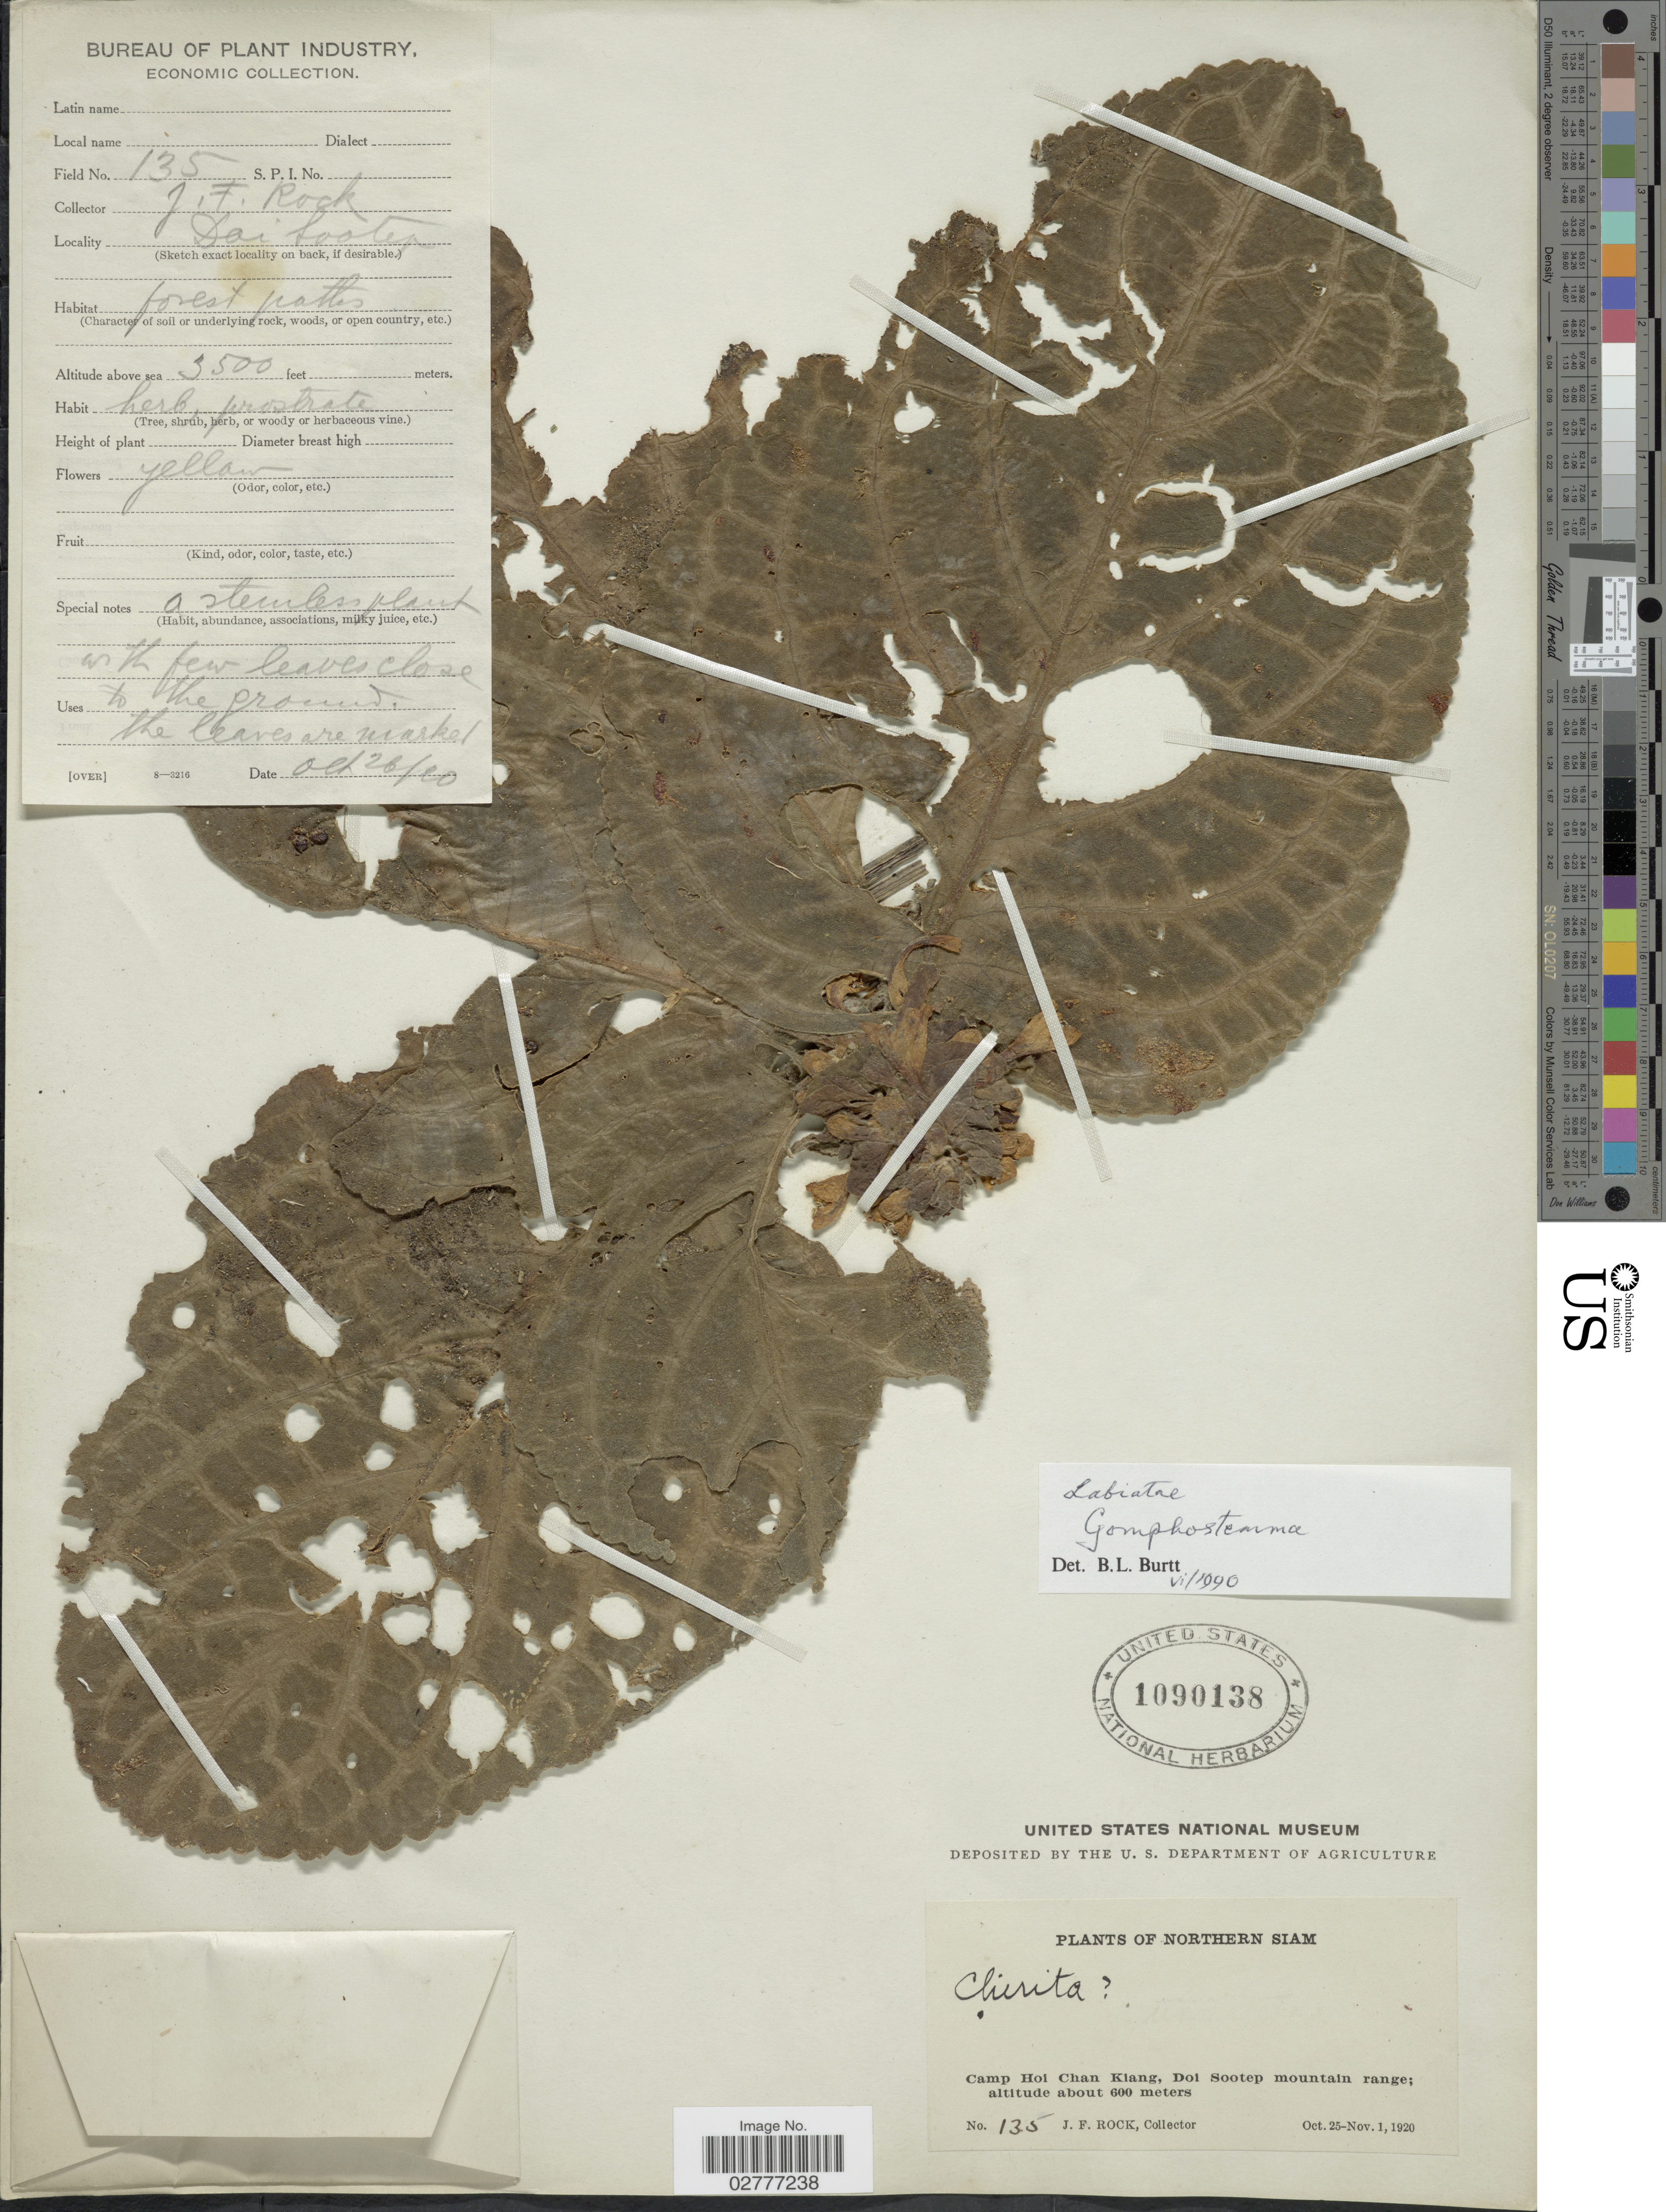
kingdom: Plantae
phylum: Tracheophyta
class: Magnoliopsida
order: Lamiales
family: Lamiaceae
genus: Gomphostemma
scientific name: Gomphostemma sp.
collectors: J. Rock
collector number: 135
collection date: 1920-10-26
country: Thailand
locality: Northern Siam. Camp Hoi Chan Kiang, Doi Sootep mountain range. Doi Sootep.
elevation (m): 1067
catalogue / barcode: US 1090138